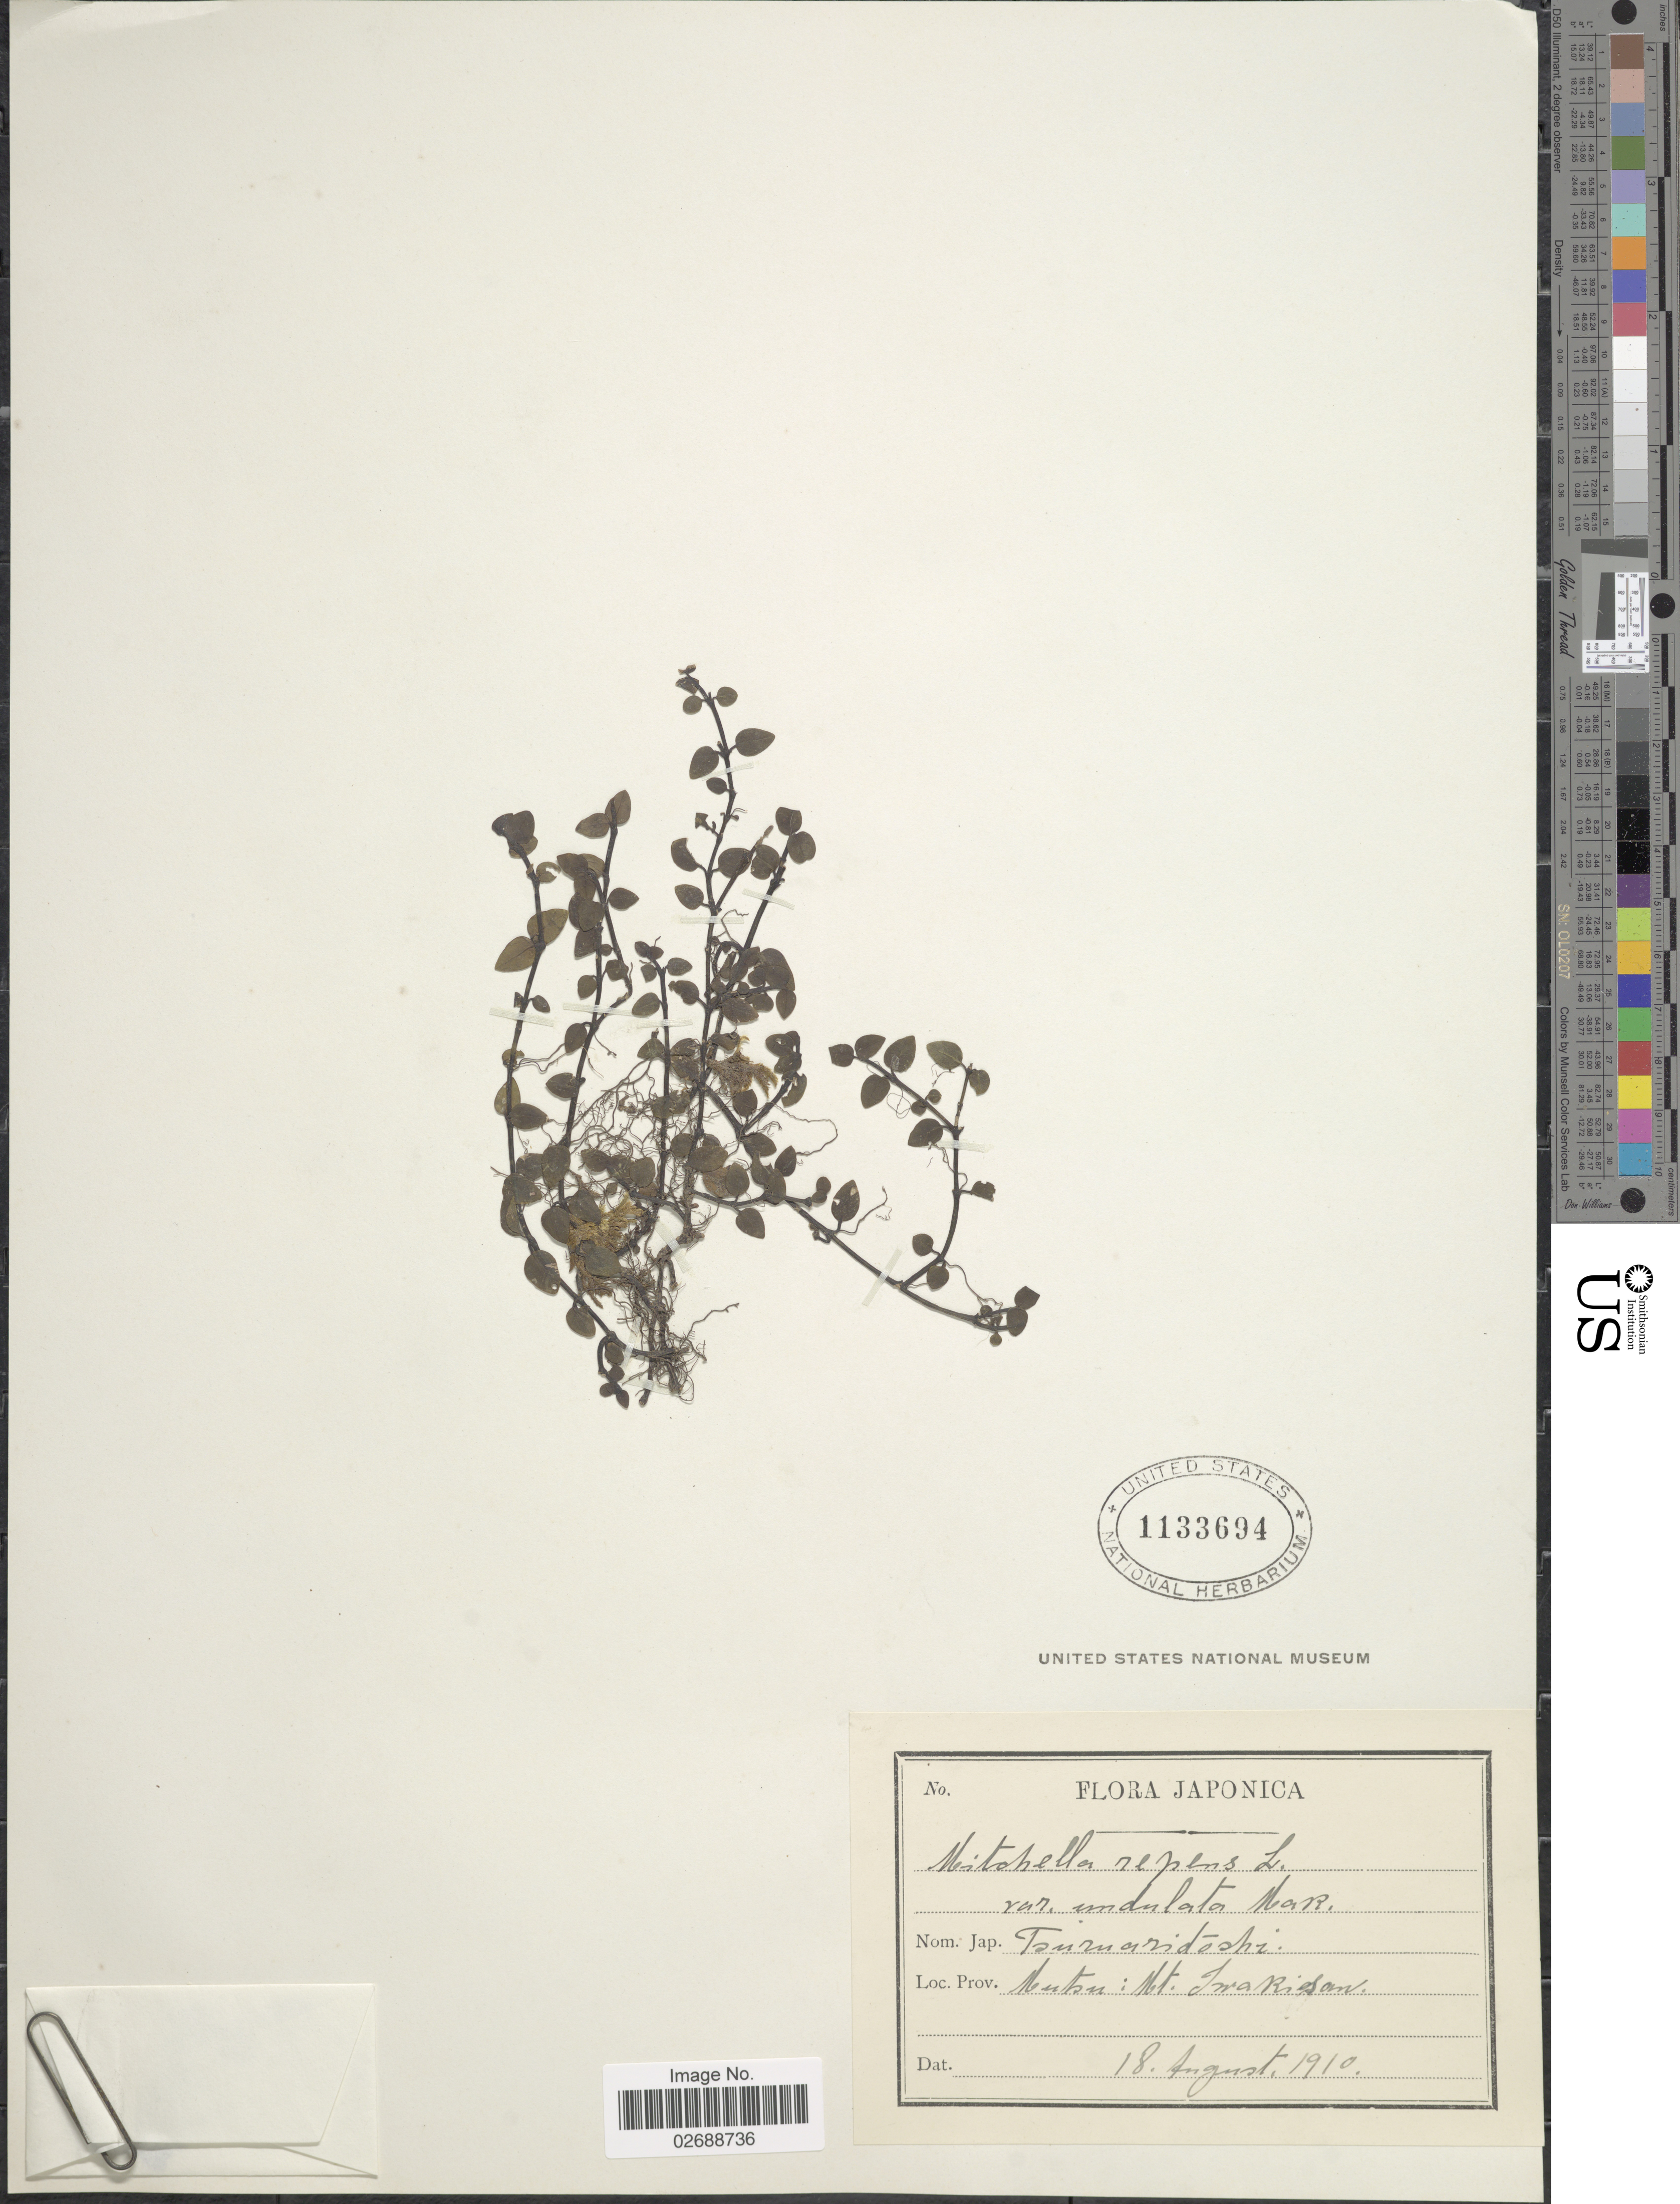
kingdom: Plantae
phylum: Tracheophyta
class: Magnoliopsida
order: Gentianales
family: Rubiaceae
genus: Mitchella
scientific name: Mitchella repens var. undulata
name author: (Siebold & Zucc.) Makino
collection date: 1910-08-18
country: Japan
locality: Mutsu: Mt. Iwakisan.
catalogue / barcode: US 1133694